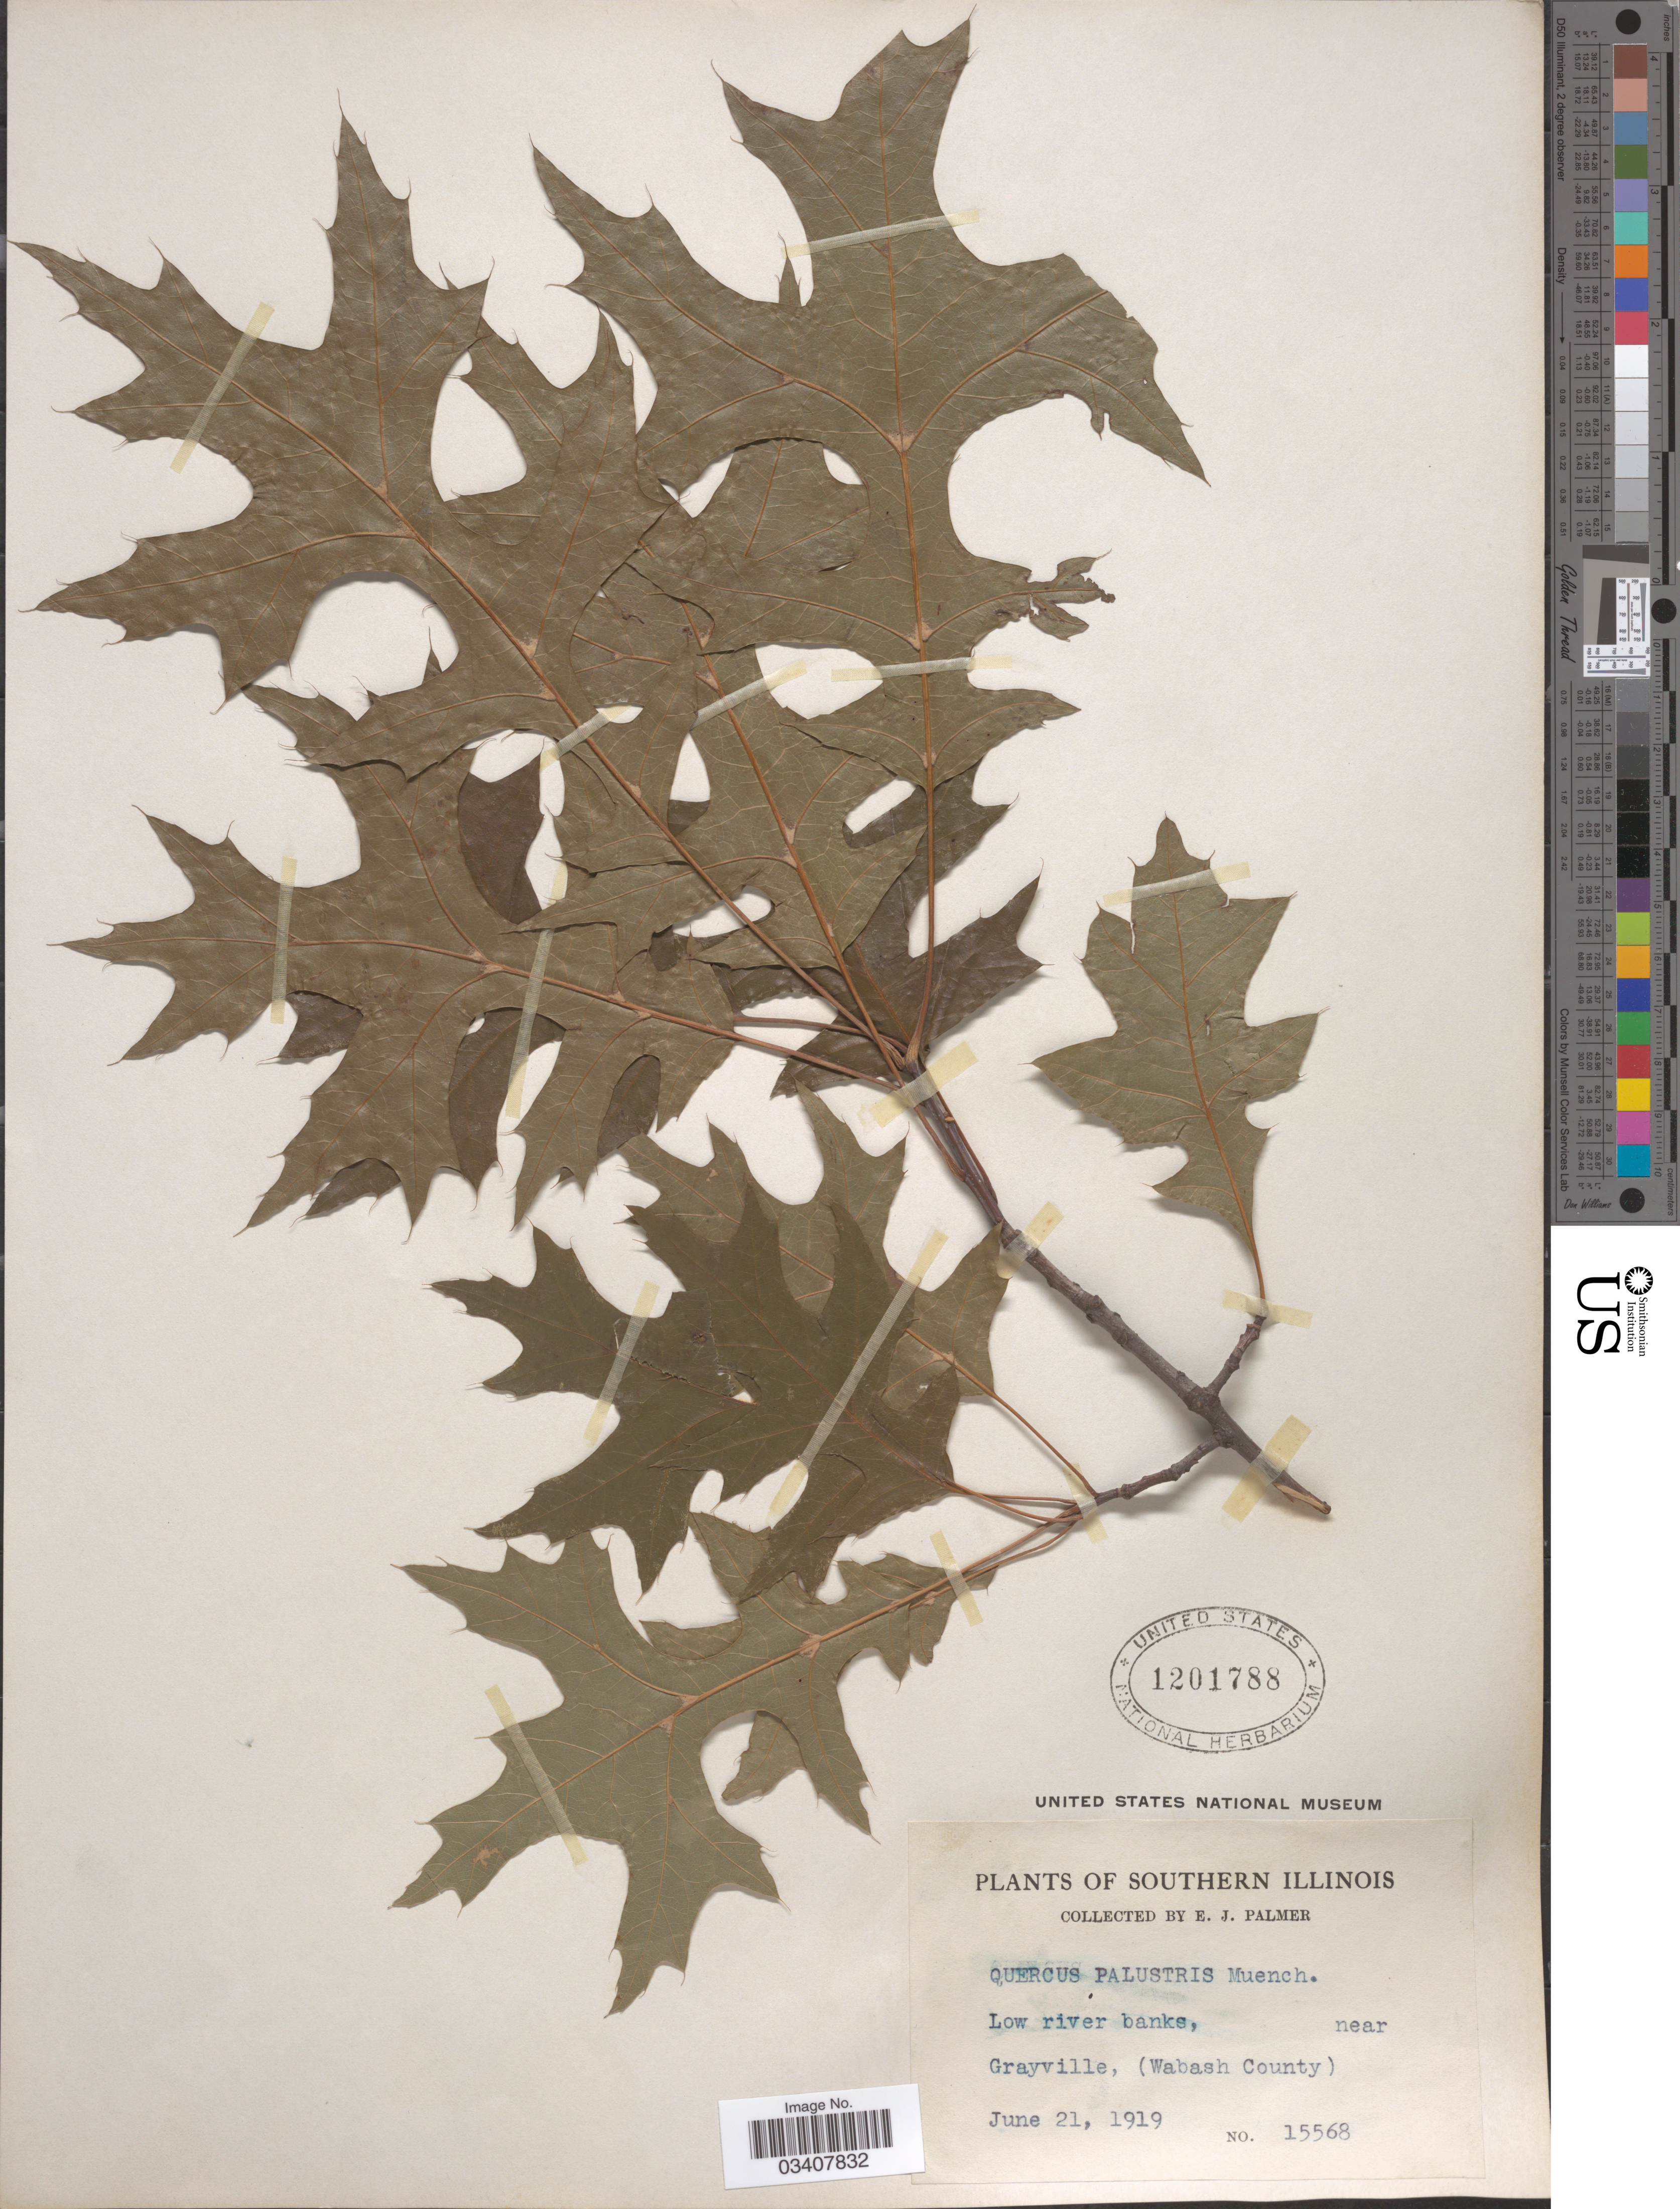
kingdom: Plantae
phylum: Tracheophyta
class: Magnoliopsida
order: Fagales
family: Fagaceae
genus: Quercus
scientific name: Quercus palustris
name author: Münchh.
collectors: E. J. Palmer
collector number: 15568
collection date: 1919-06-21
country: United States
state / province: Illinois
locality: Southern Illinois. Low river banks, near Grayville, (Wabash County).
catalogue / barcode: US 1201788